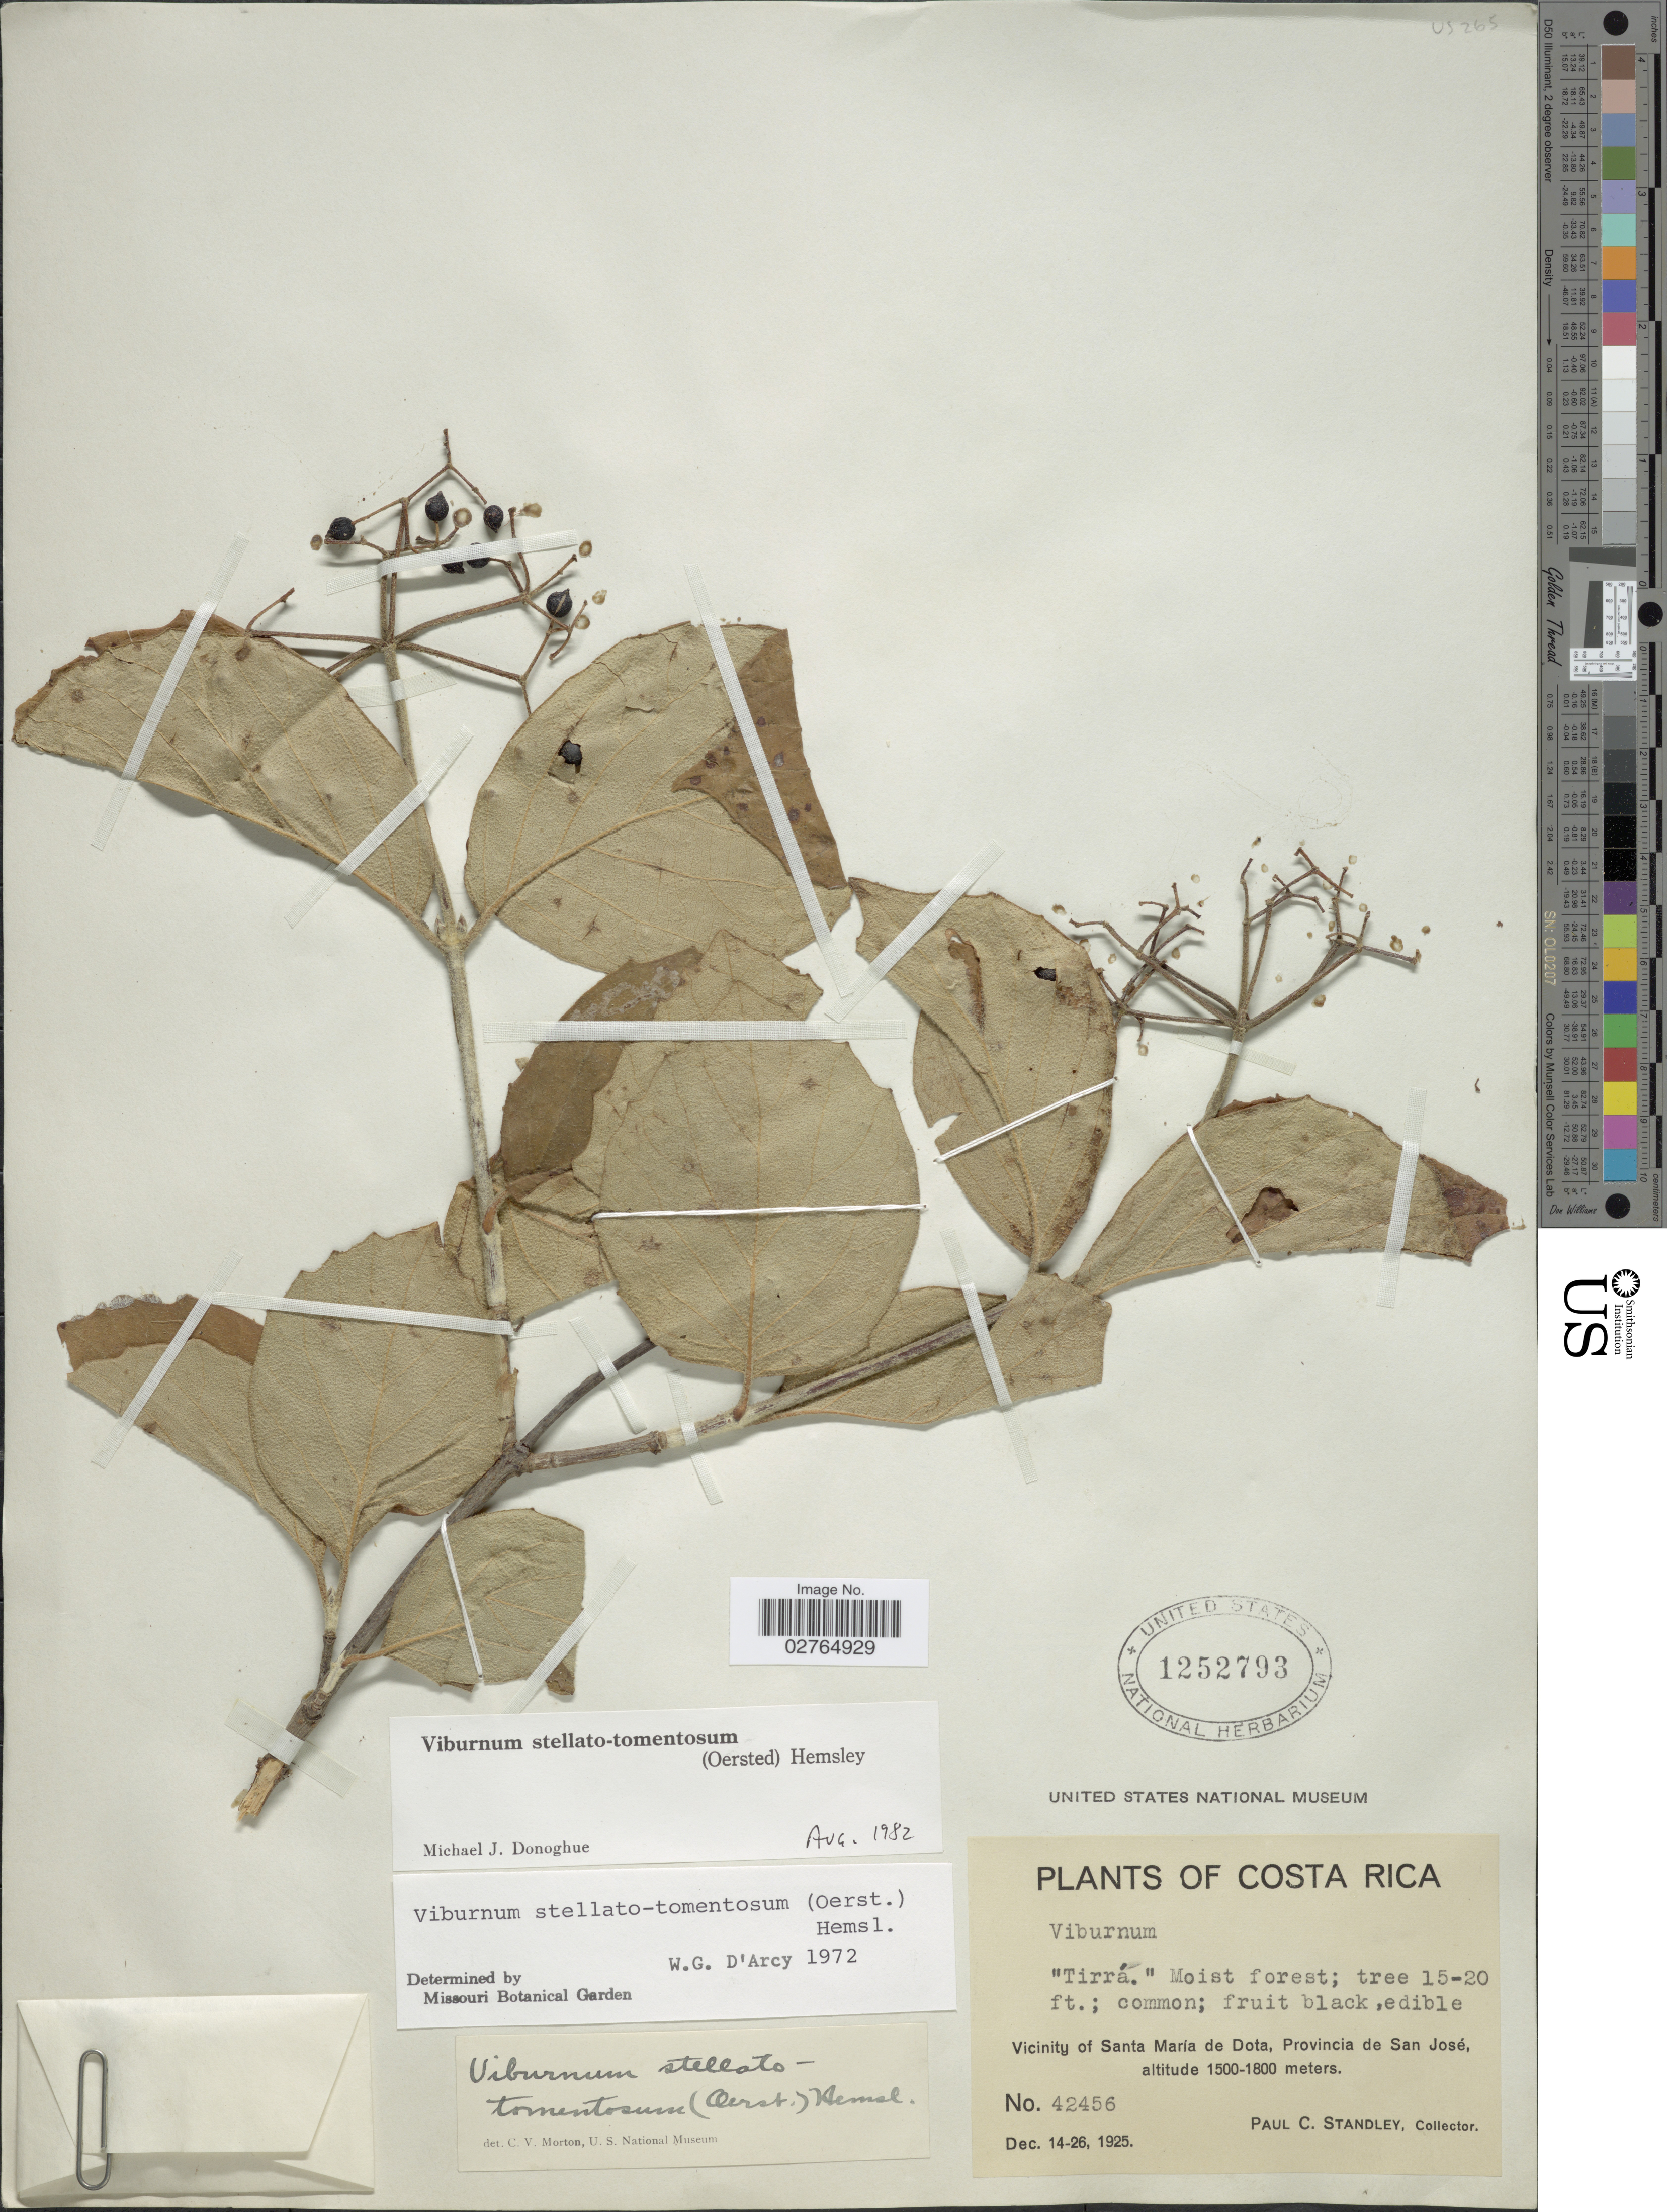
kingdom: Plantae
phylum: Tracheophyta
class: Magnoliopsida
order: Dipsacales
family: Viburnaceae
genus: Viburnum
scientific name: Viburnum stellatotomentosum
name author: (Oerst.) Hemsl.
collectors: P. C. Standley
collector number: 42456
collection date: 1925-12-14/1925-12-26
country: Costa Rica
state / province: San José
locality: Tirrá.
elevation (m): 1500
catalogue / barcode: US 1252793